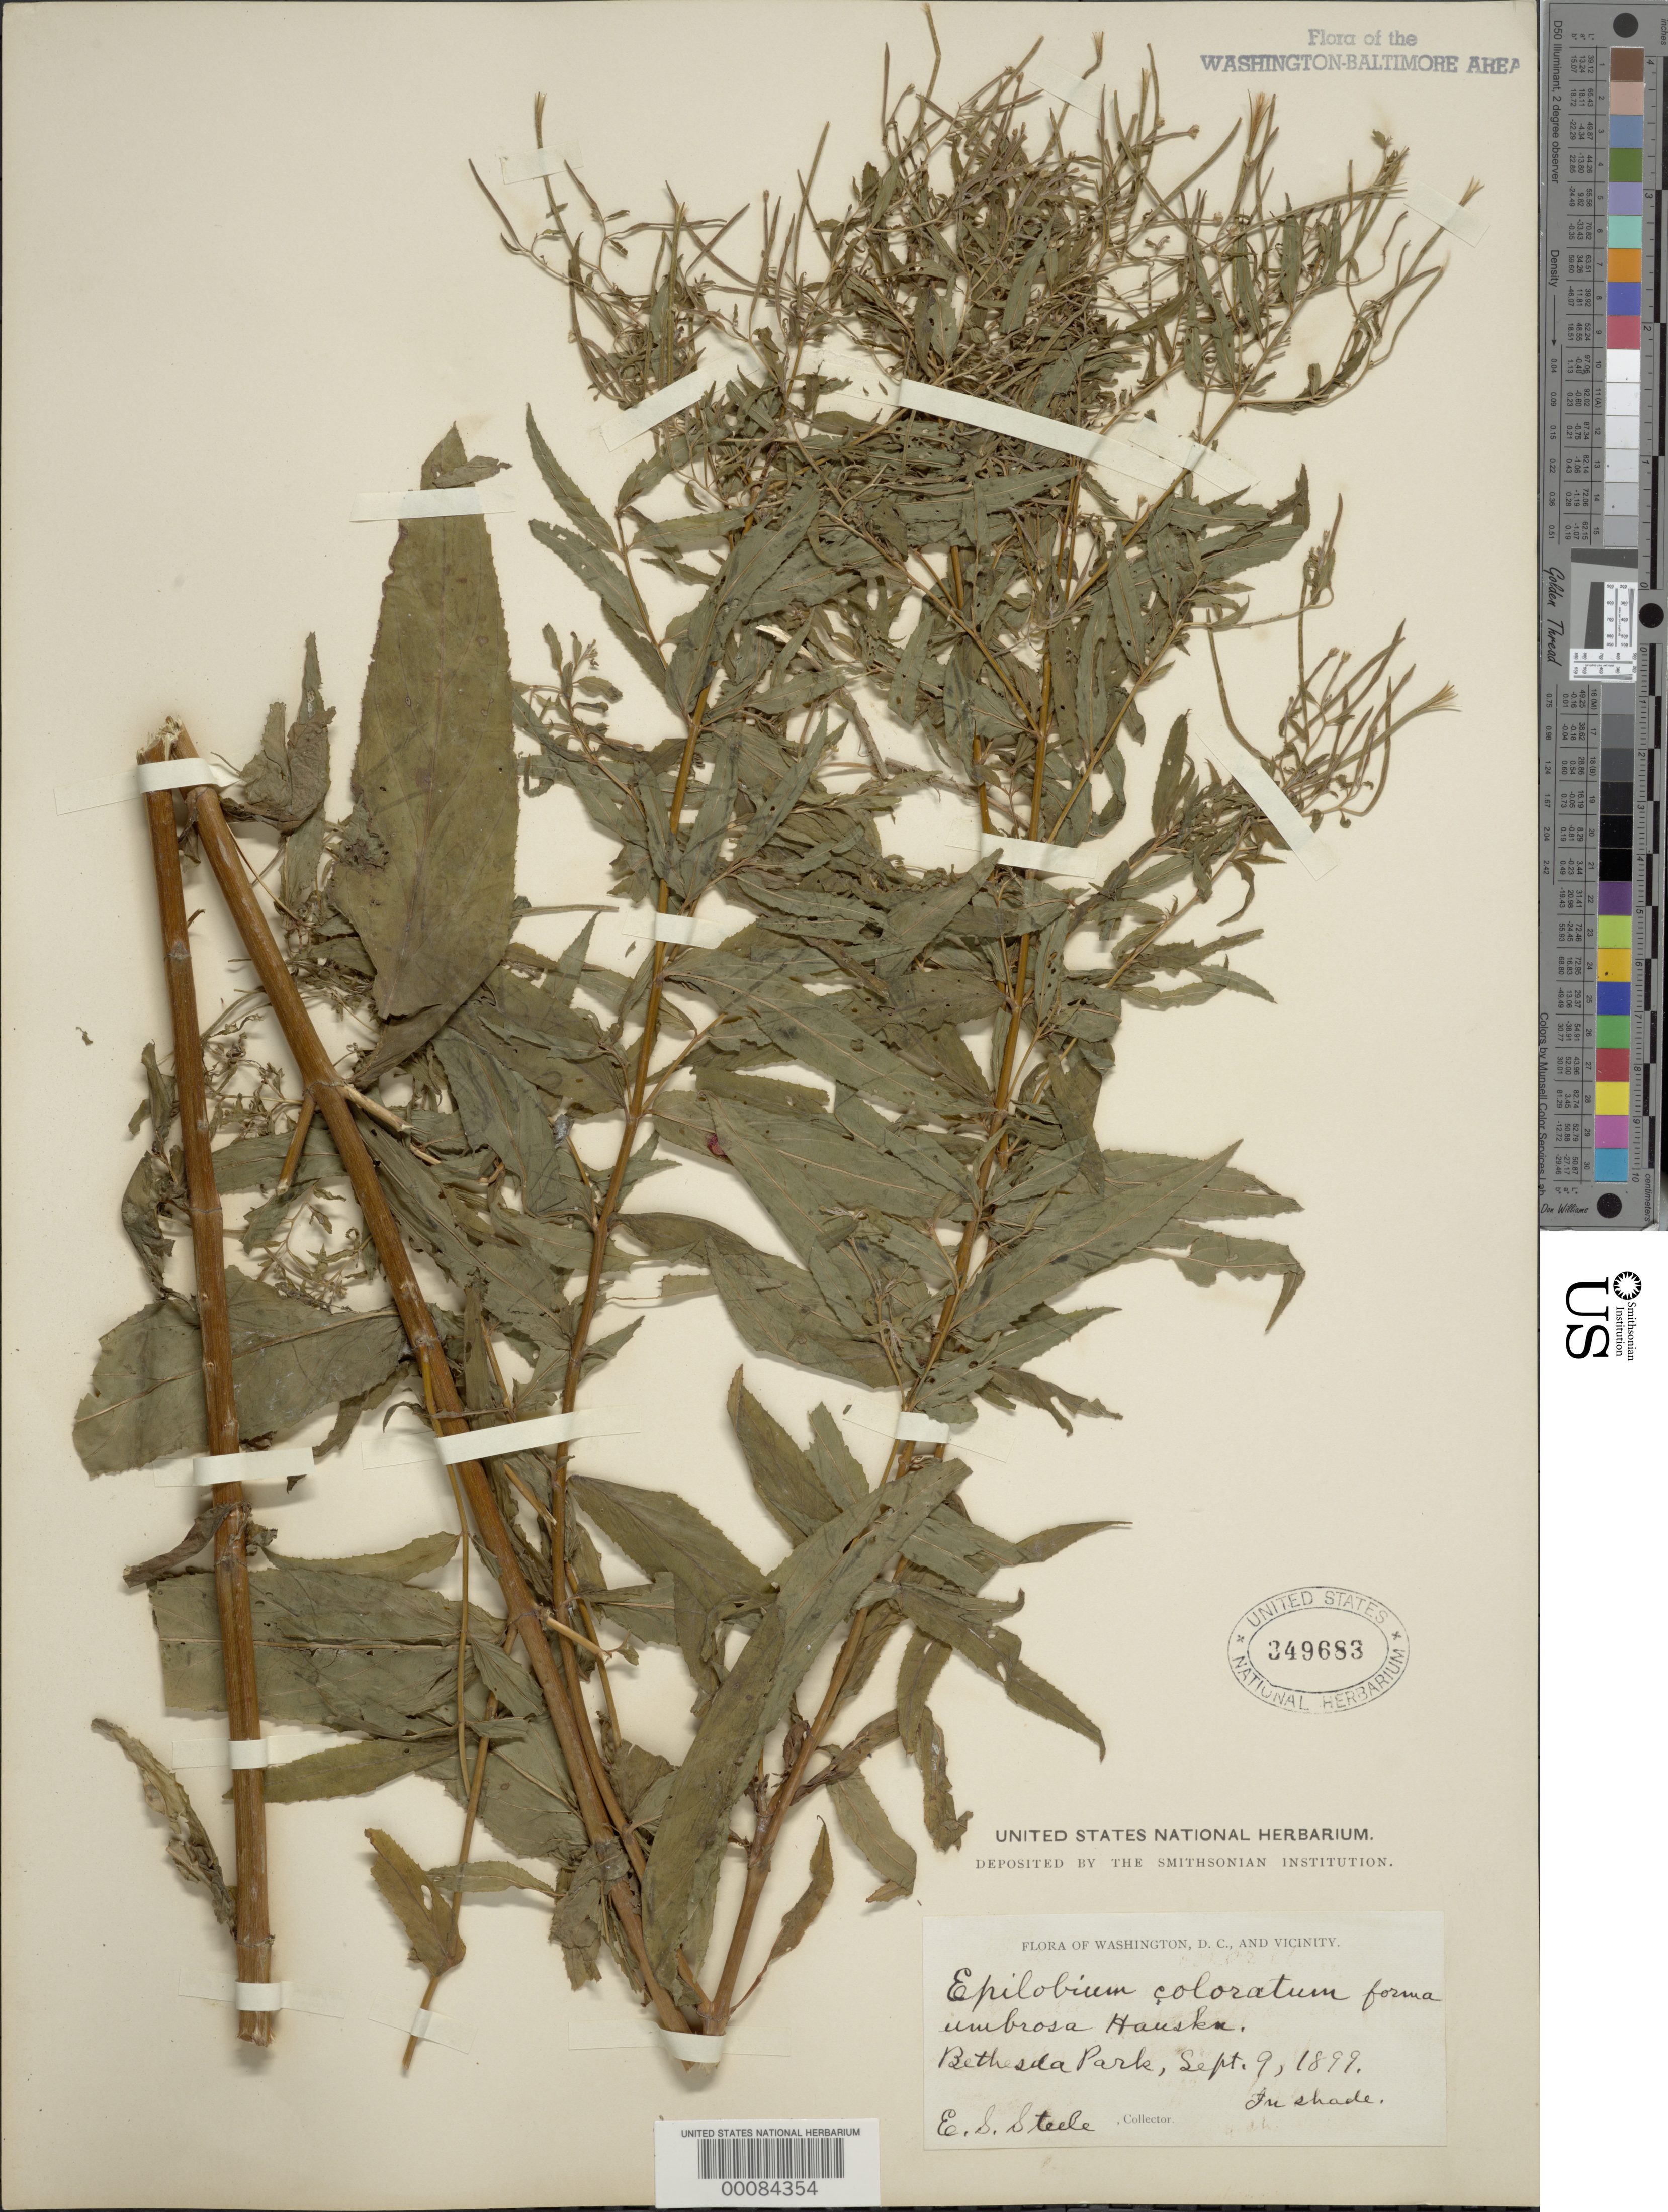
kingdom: Plantae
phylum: Tracheophyta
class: Magnoliopsida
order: Myrtales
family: Onagraceae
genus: Epilobium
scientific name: Epilobium coloratum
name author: Biehler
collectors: E. Steele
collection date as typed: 09 Sep 1899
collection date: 1899-09-09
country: United States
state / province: Maryland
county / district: Montgomery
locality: Bethesda Park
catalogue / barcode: US 349683